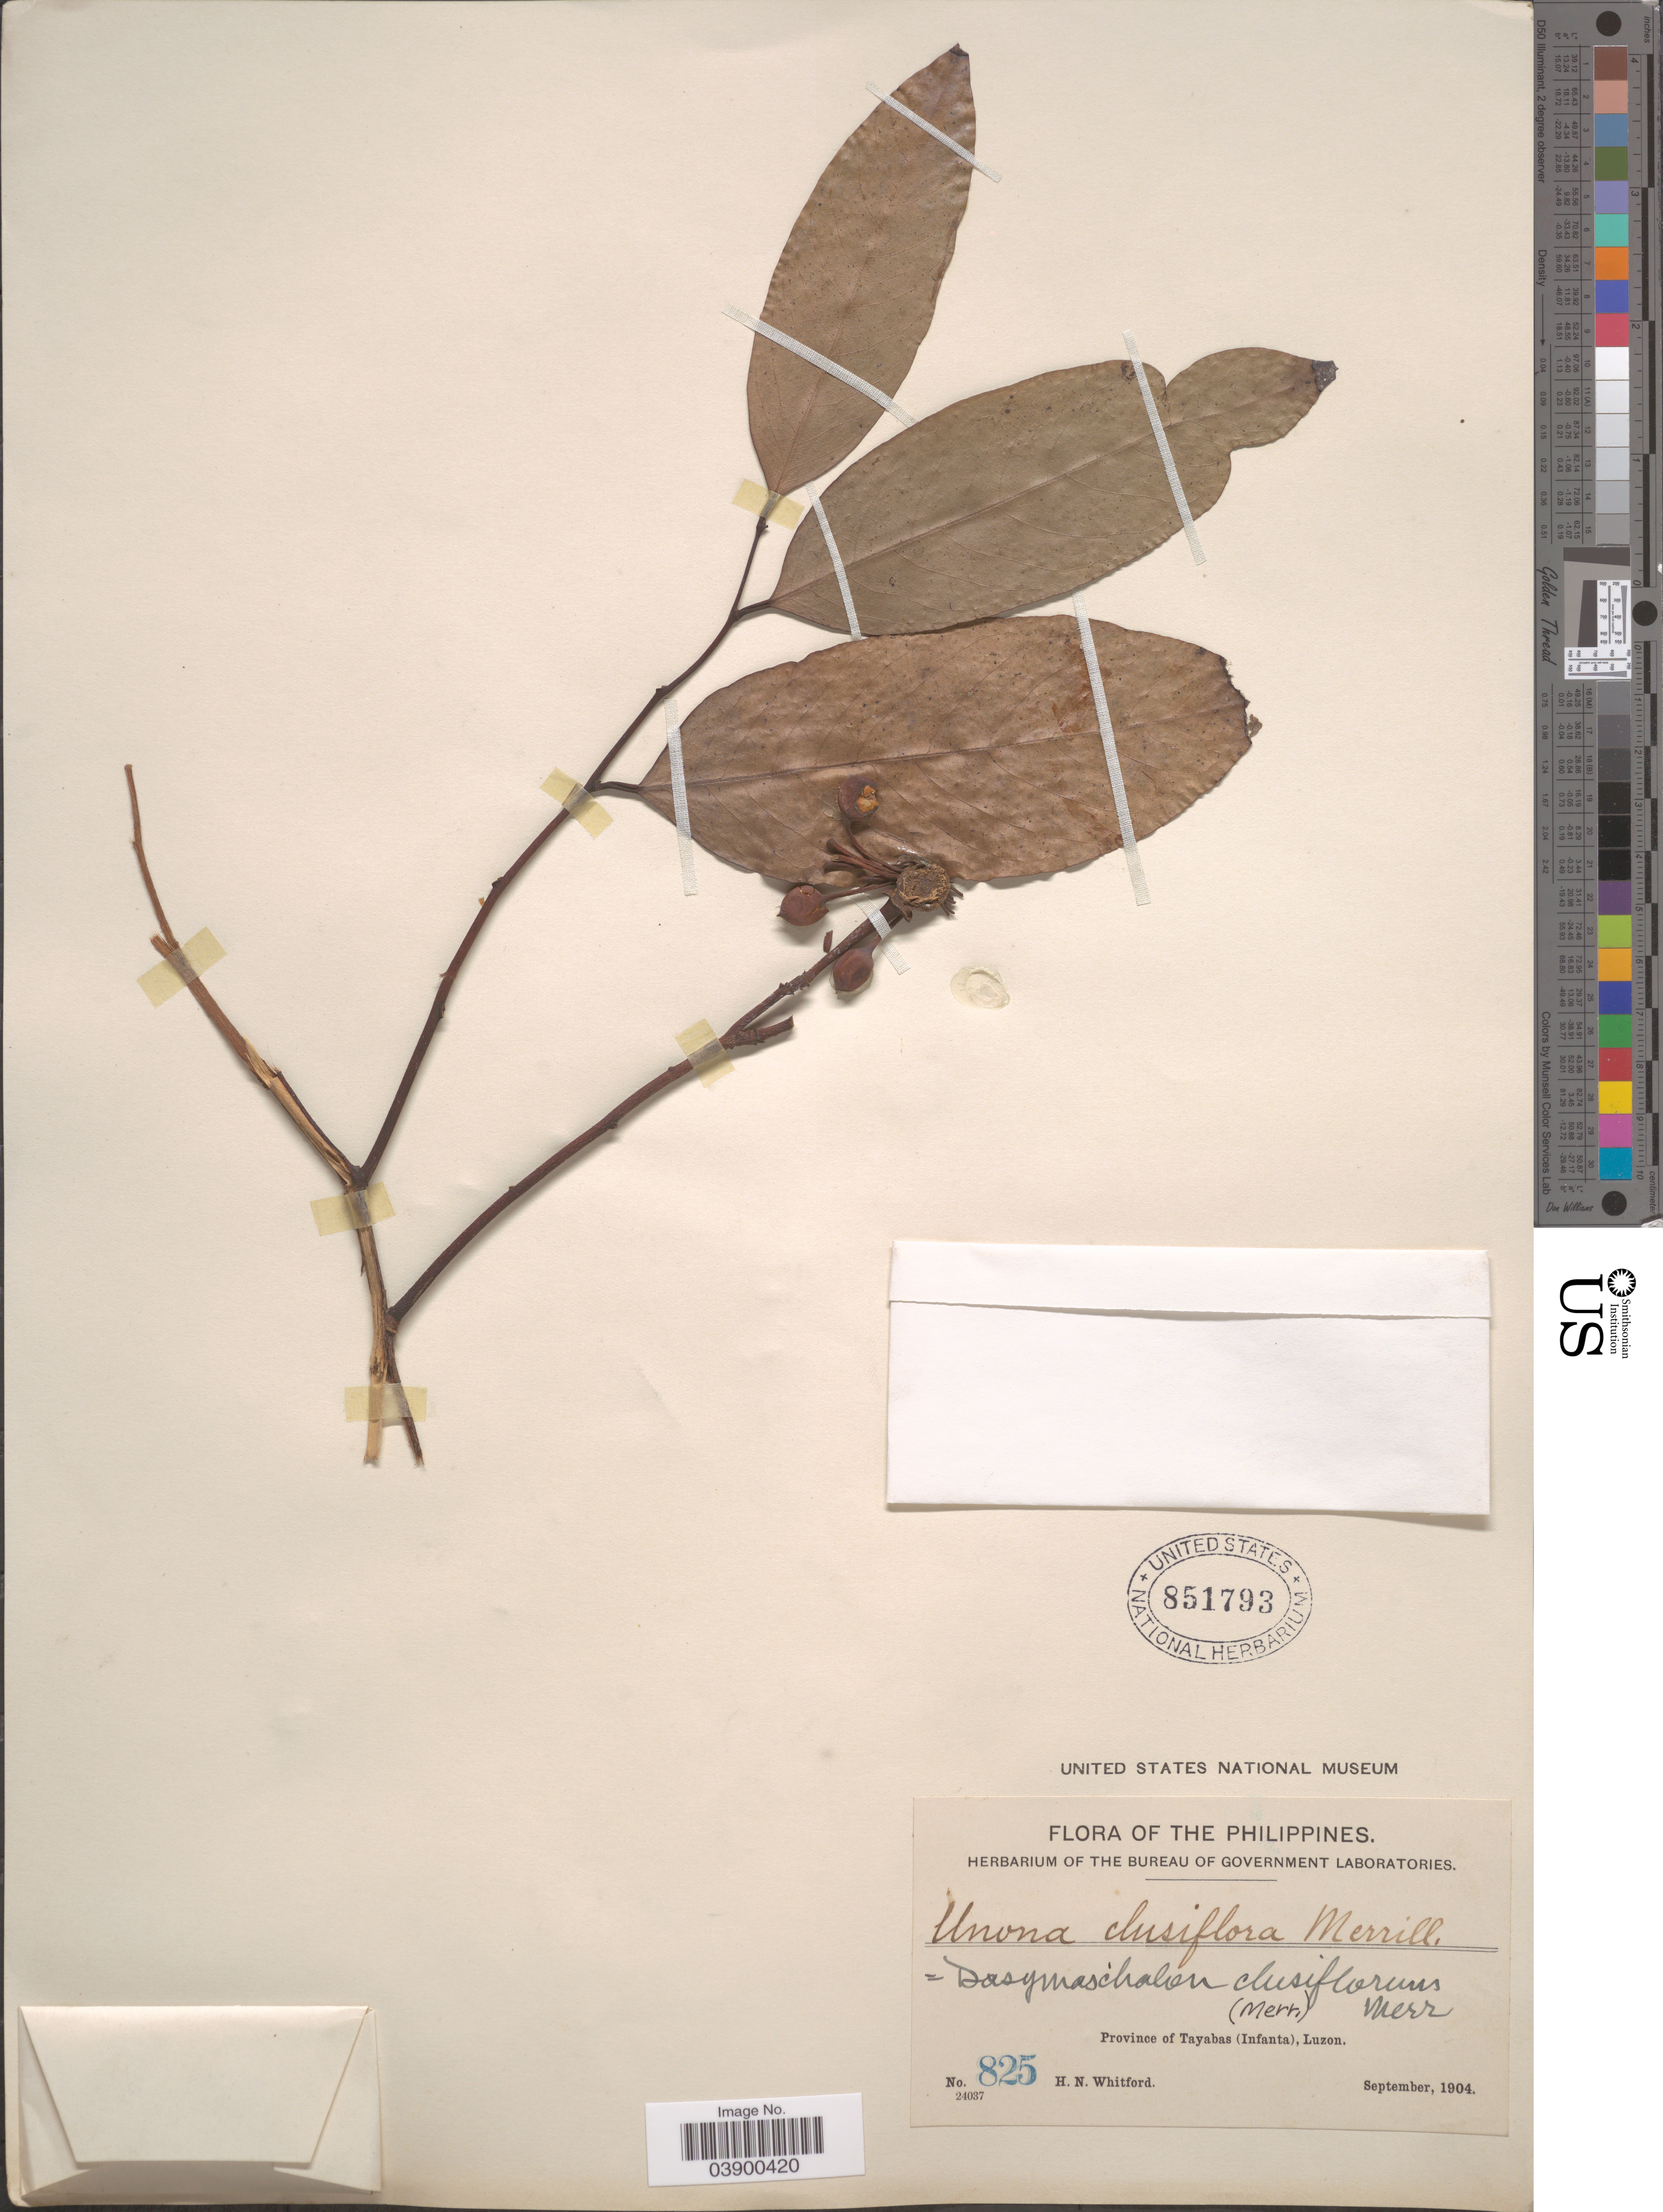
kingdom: Plantae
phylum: Tracheophyta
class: Magnoliopsida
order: Magnoliales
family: Annonaceae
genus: Dasymaschalon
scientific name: Dasymaschalon clusiflorum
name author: (Merr.) Merr.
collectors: H. N. Whitford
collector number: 825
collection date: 1904-09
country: Philippines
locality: Province of Tayabas (Infanta), Luzon.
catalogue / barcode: US 851793